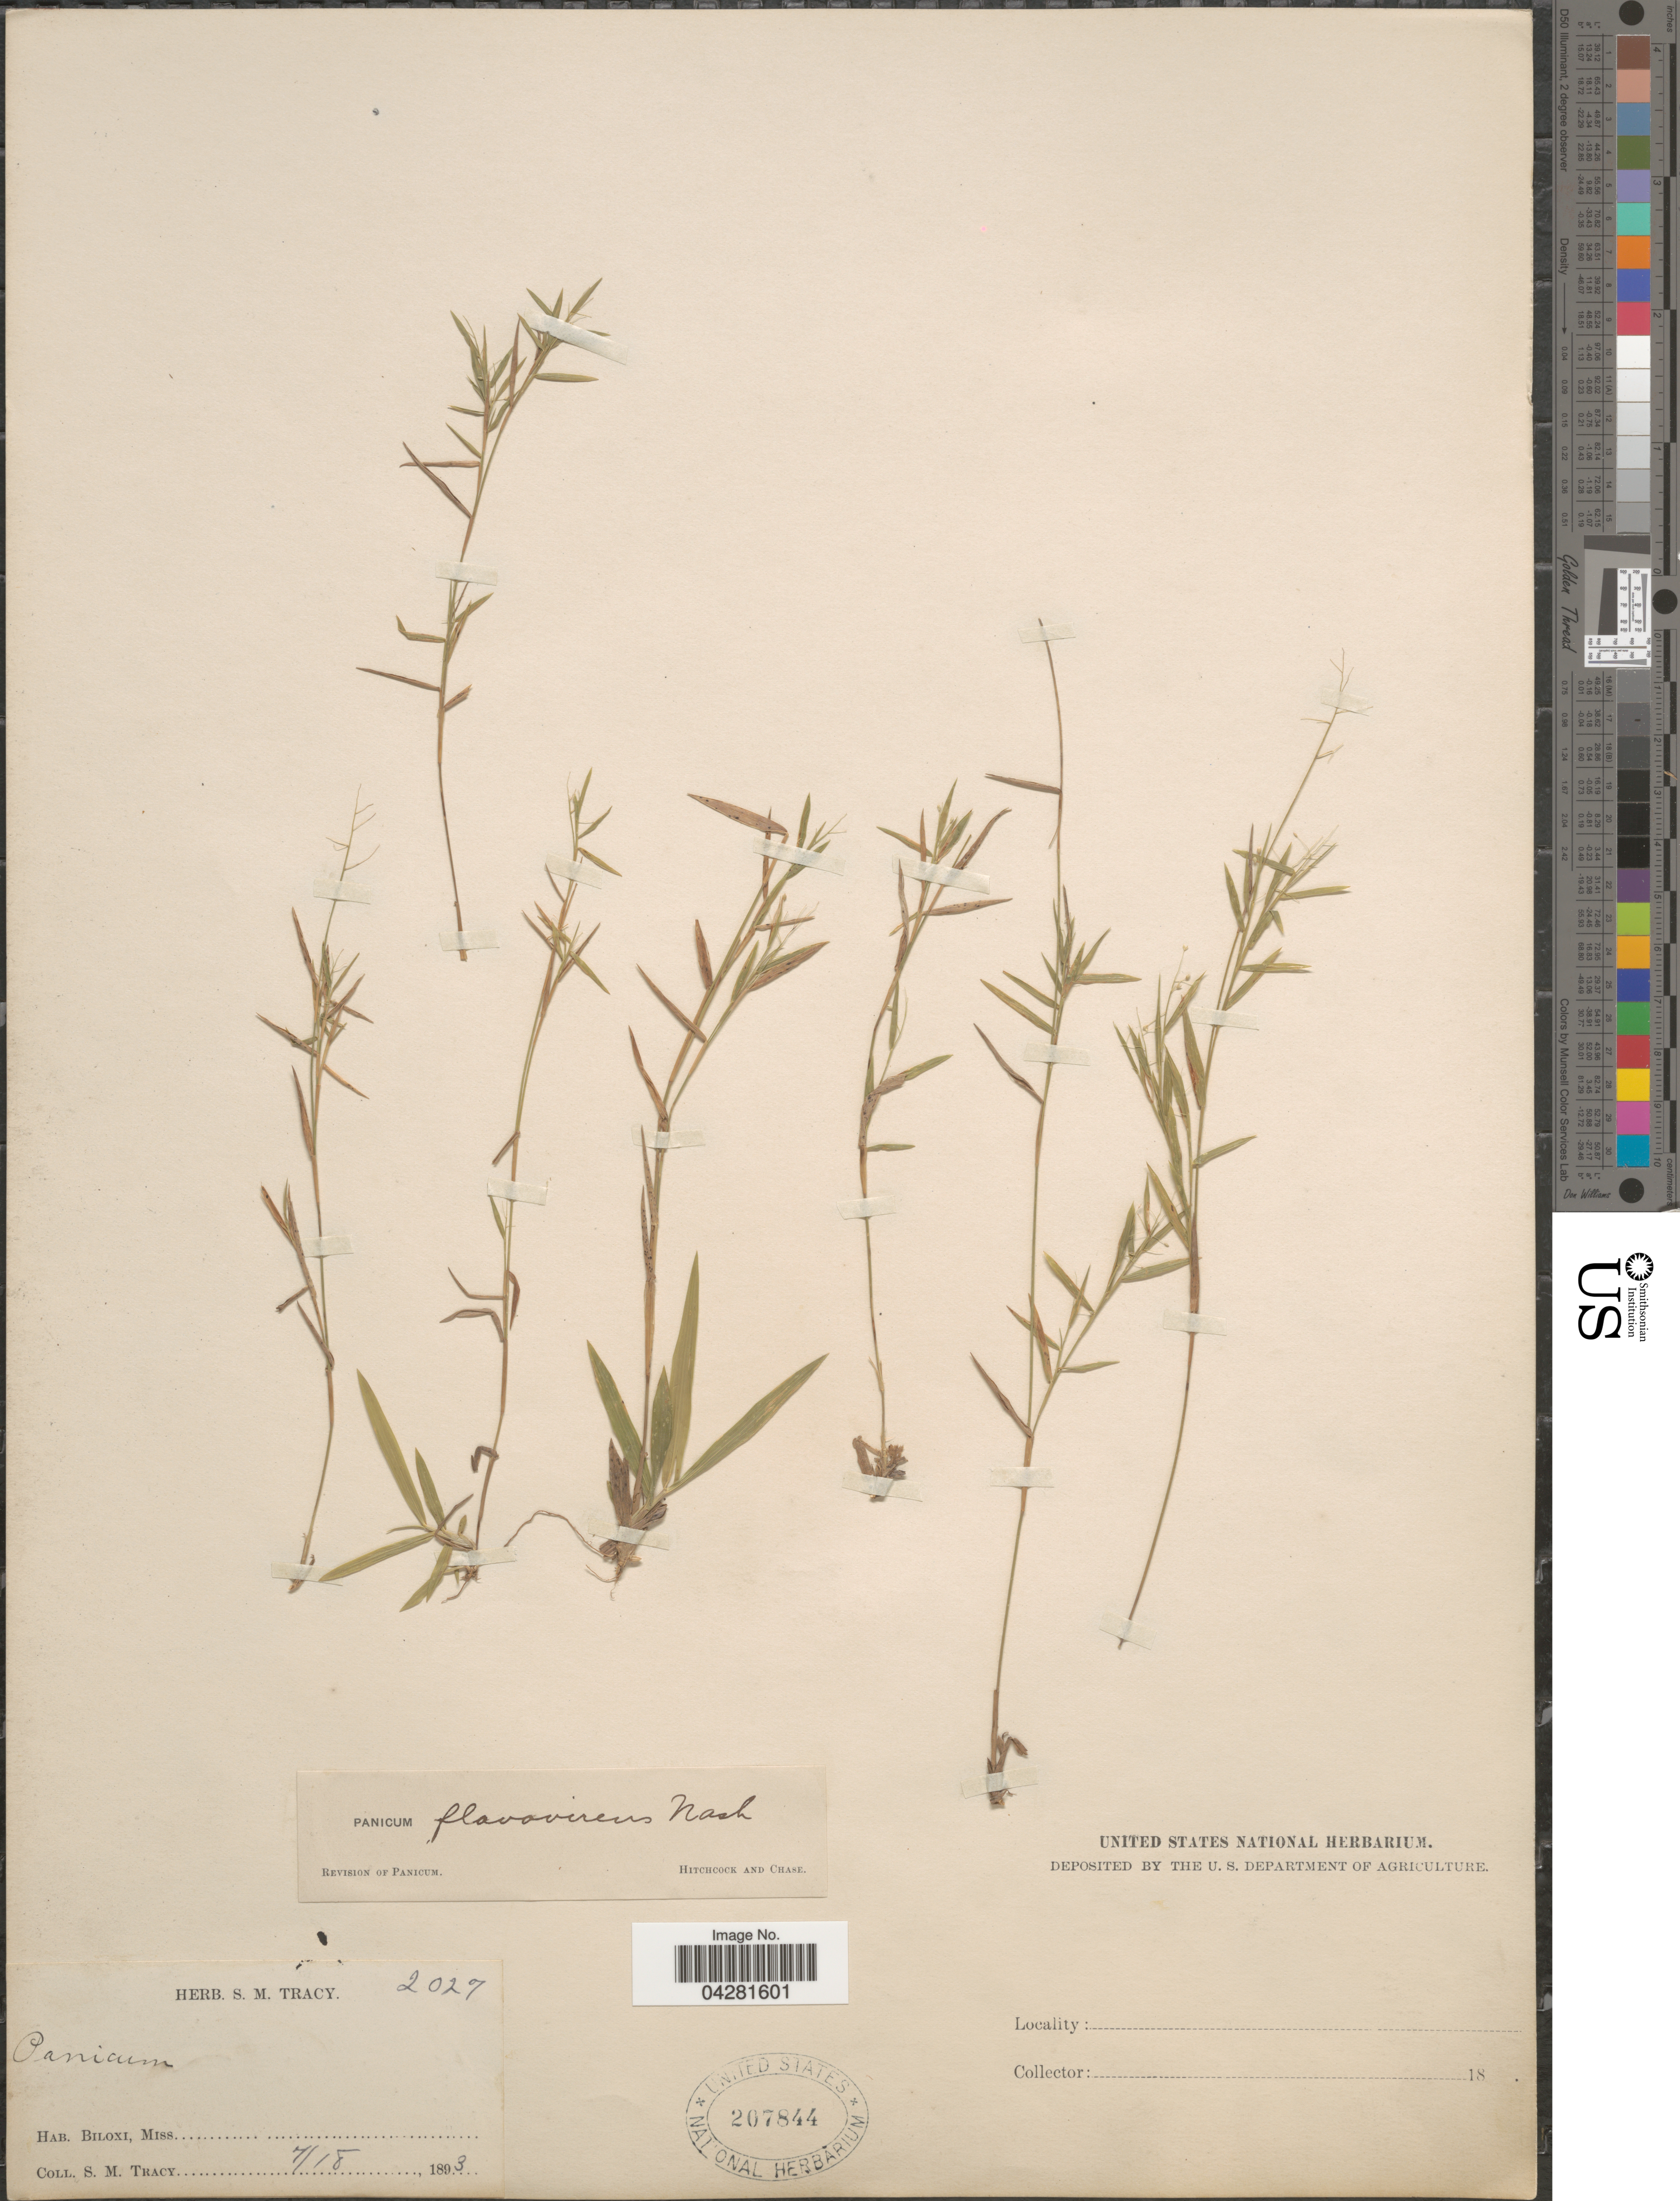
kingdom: Plantae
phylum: Tracheophyta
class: Liliopsida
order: Poales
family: Poaceae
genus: Dichanthelium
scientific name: Dichanthelium ensifolium var. ensifolium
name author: (Baldwin ex Elliot) Gould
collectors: S. M. Tracy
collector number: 2027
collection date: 1893-07-18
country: United States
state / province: Mississippi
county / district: Harrison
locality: Biloxi.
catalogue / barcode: US 207844